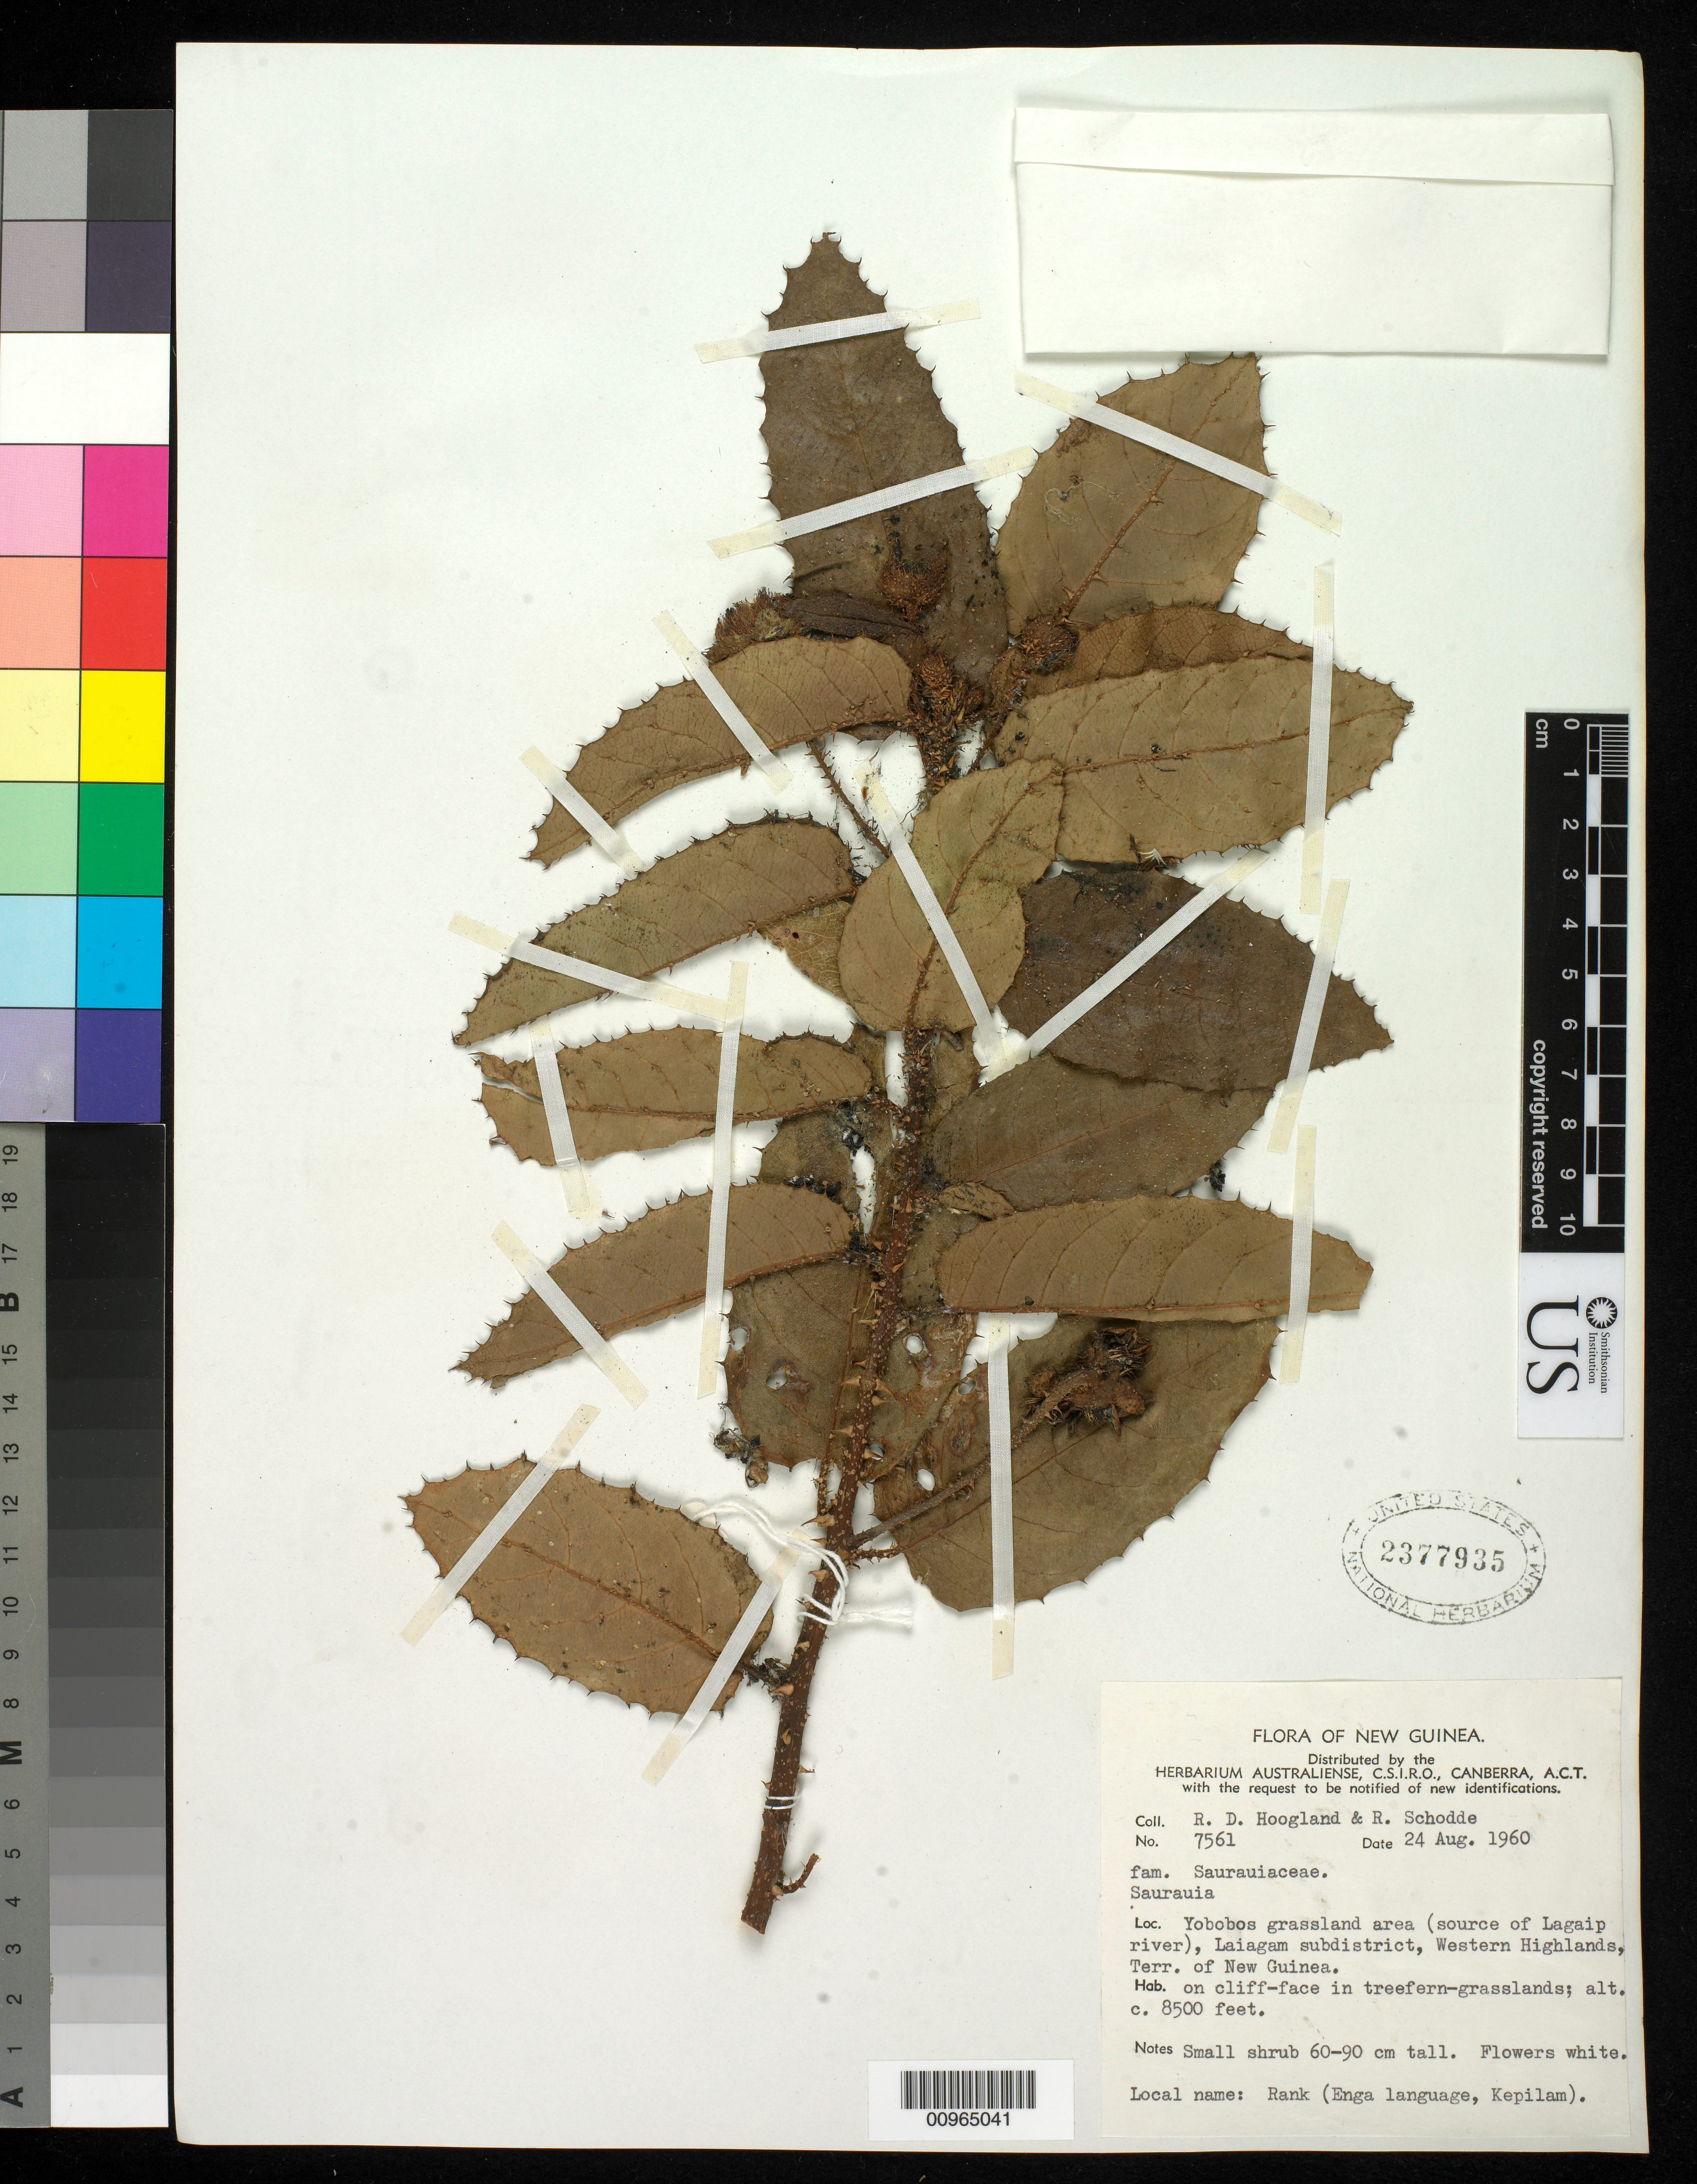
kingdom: Plantae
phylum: Tracheophyta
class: Magnoliopsida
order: Ericales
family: Actinidiaceae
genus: Saurauia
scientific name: Saurauia sp.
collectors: R. D. Hoogland & R. Schodde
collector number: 7561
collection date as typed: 24 Aug 1960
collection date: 1960-08-24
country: Papua New Guinea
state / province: Enga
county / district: Laiagam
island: New Guinea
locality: Yobobos grassland area (source of Lagaip River)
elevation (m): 2591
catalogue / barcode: US 2377935